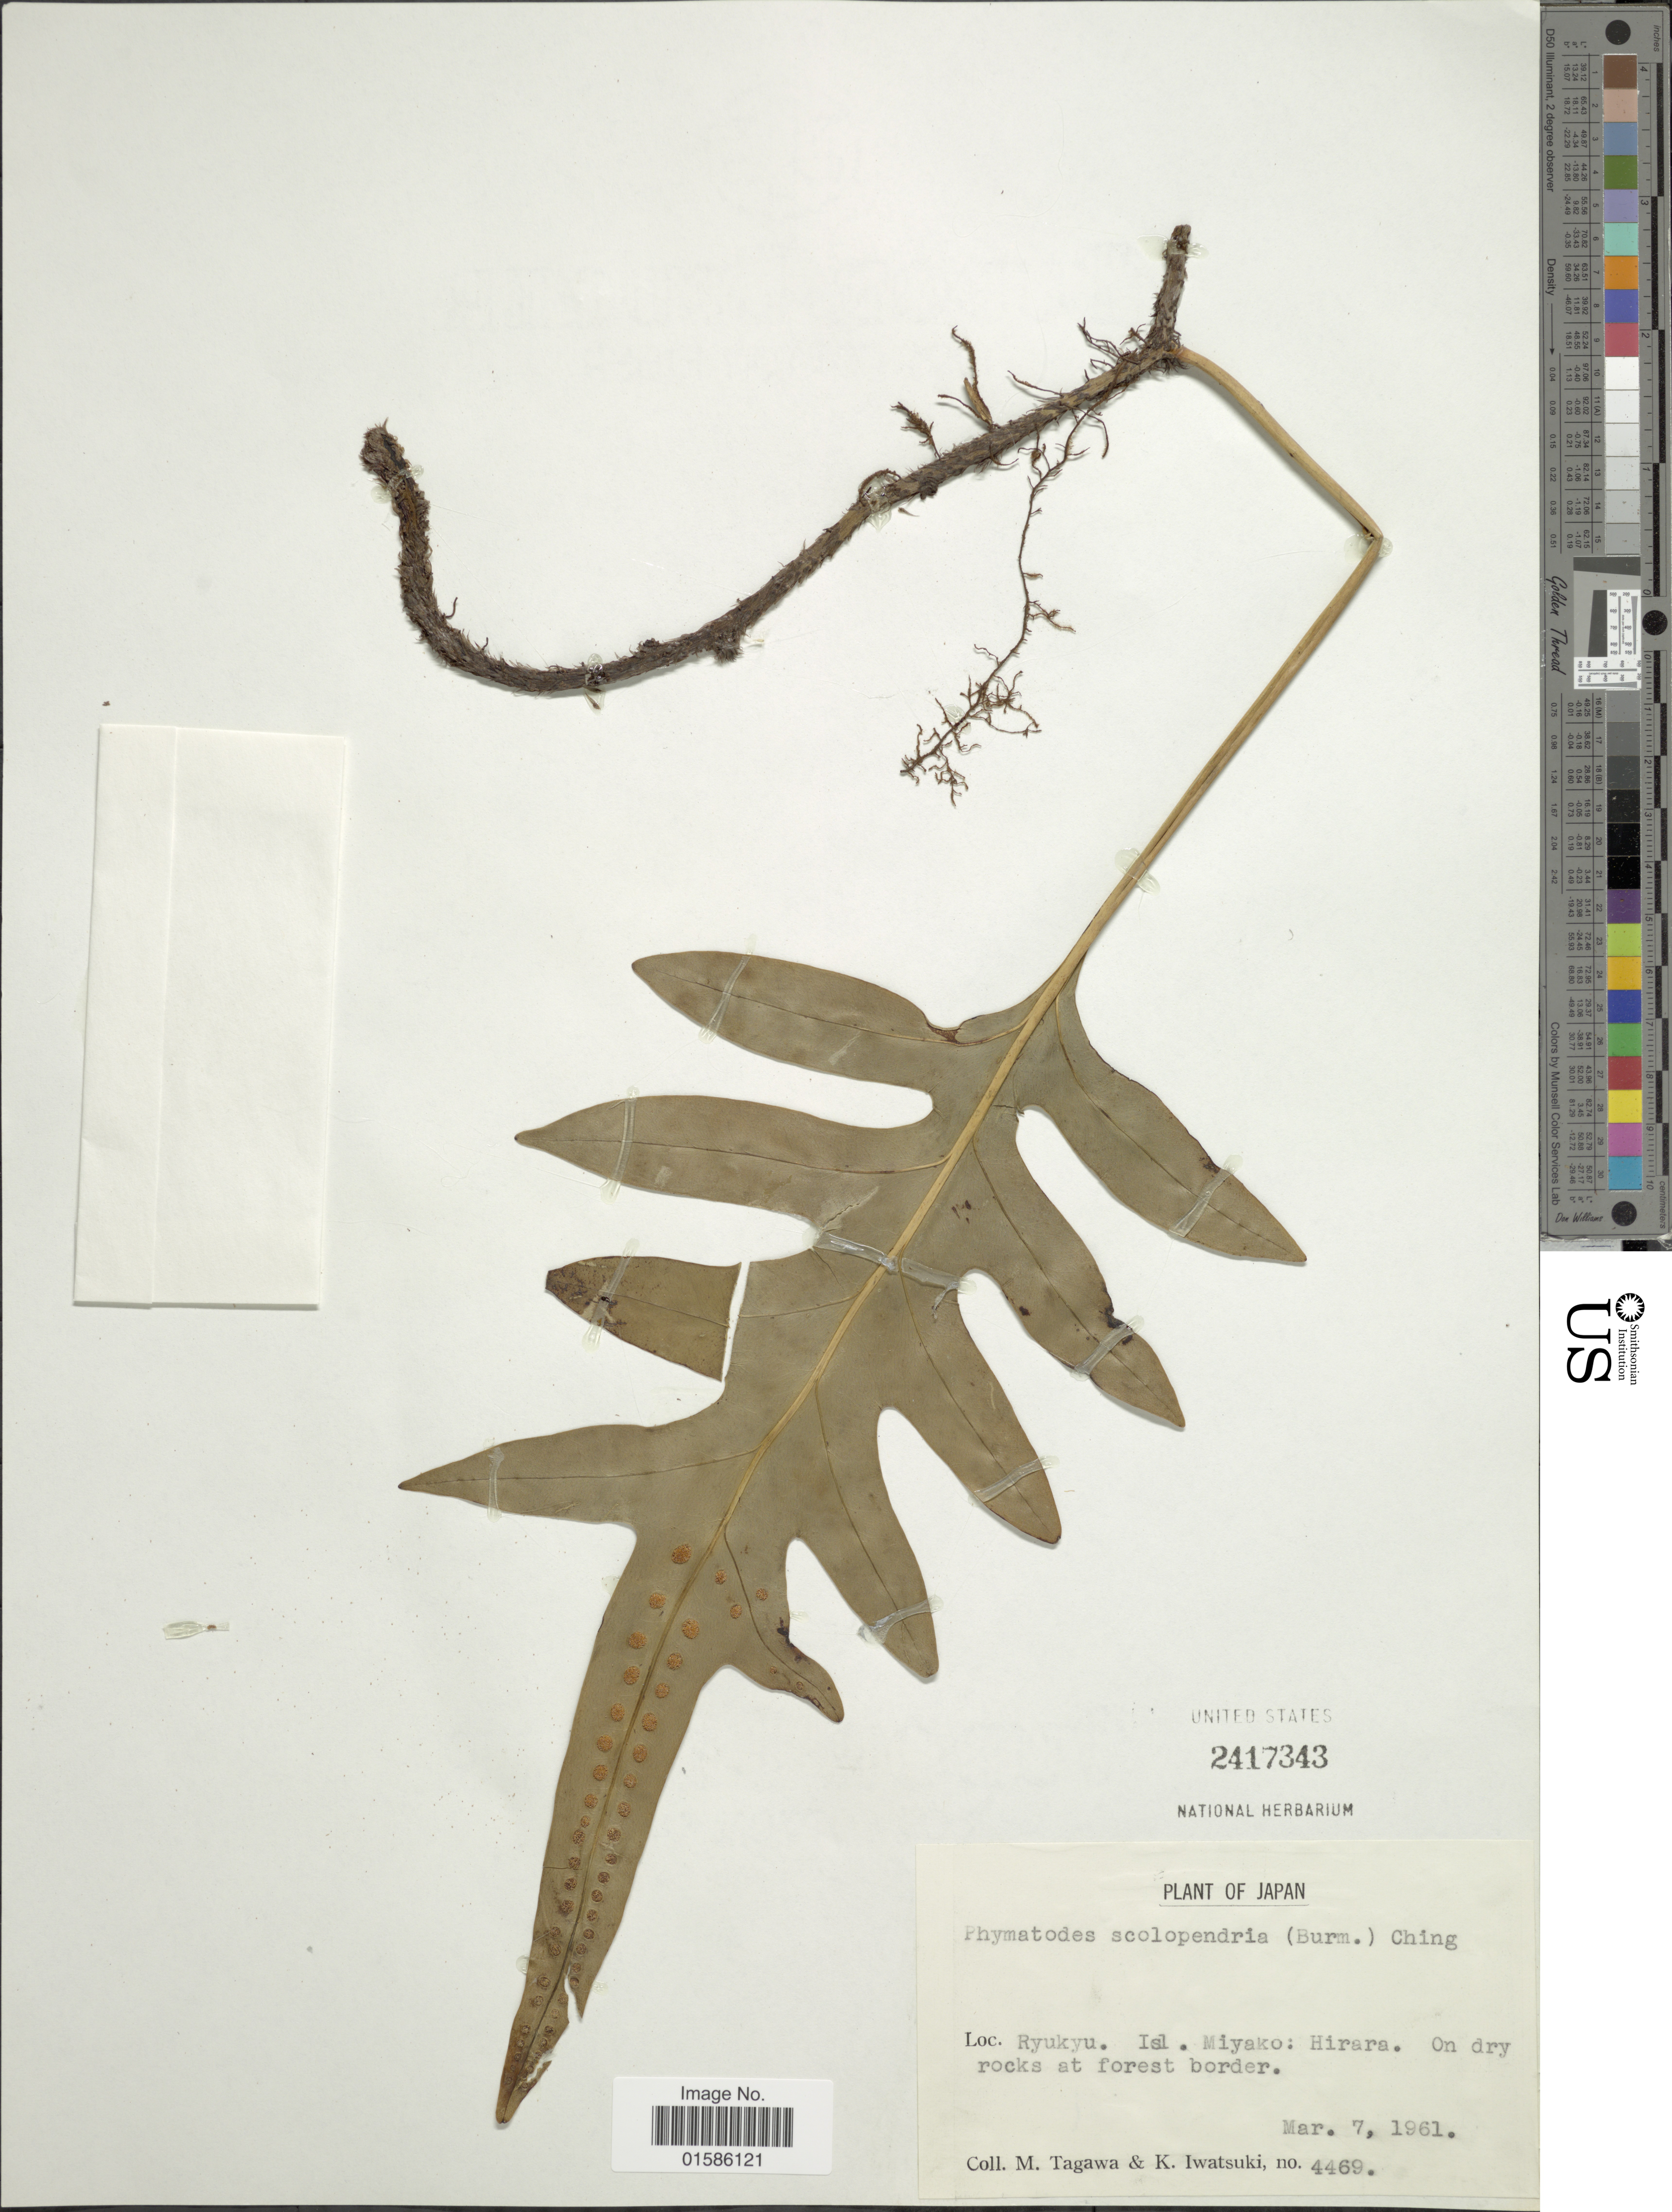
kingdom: Plantae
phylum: Tracheophyta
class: Polypodiopsida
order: Polypodiales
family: Polypodiaceae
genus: Microsorum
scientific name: Microsorum scolopendria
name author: (Burm. f.) Copel.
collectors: M. Tagawa & K. Iwatsuki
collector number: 4469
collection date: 1961-03-07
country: Japan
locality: Ryukyu Isl Miyako: Hirara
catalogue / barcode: US 2417343